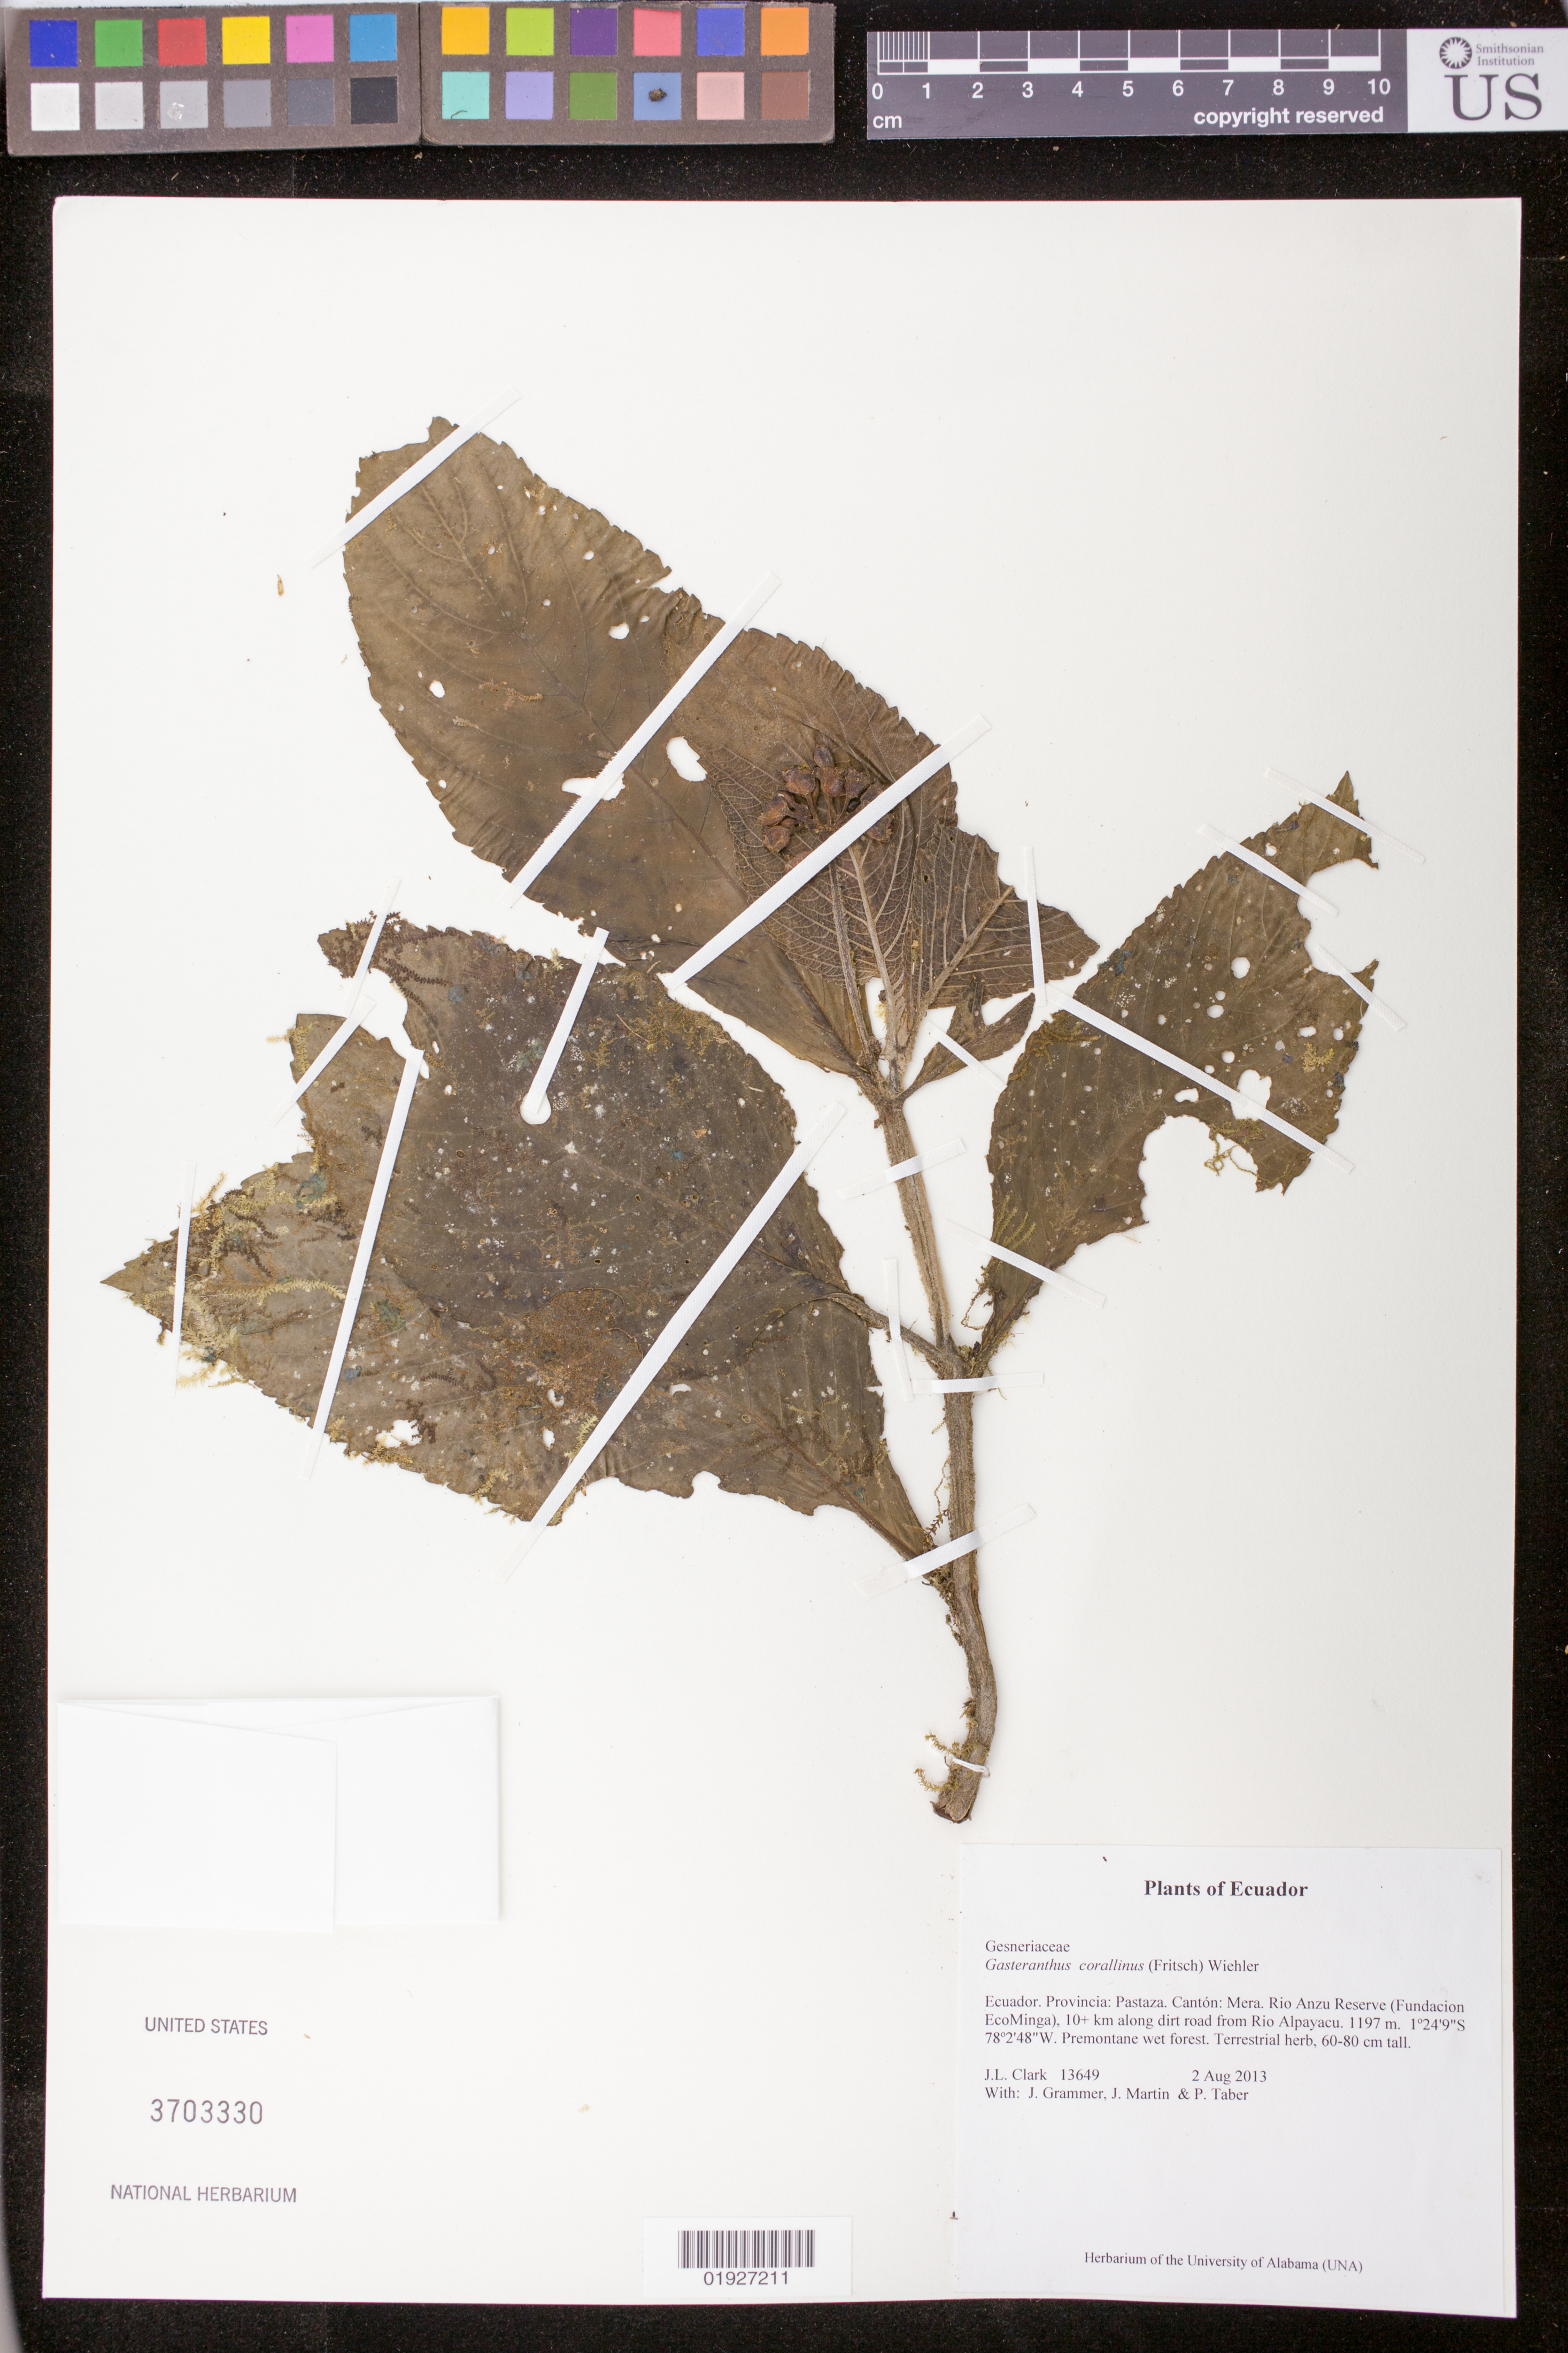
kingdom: Plantae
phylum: Tracheophyta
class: Magnoliopsida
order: Lamiales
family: Gesneriaceae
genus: Gasteranthus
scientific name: Gasteranthus corallinus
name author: (Fritsch) Wiehler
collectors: J. L. Clark, J. Grammer, J. Martin & P. Taber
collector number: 13649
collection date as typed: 2 Aug 2013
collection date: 2013-08-02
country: Ecuador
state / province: Pastaza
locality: Ecuador, Provincia: Pastaza. Canton: Mera. Rio Anzu Reserve (Fundacion EcoMinga), 10± along dirt road from Rio Alpayacu.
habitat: Premontane wet forest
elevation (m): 1197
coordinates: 1°24'9"S, 78°2'48"W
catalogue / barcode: US 3703330